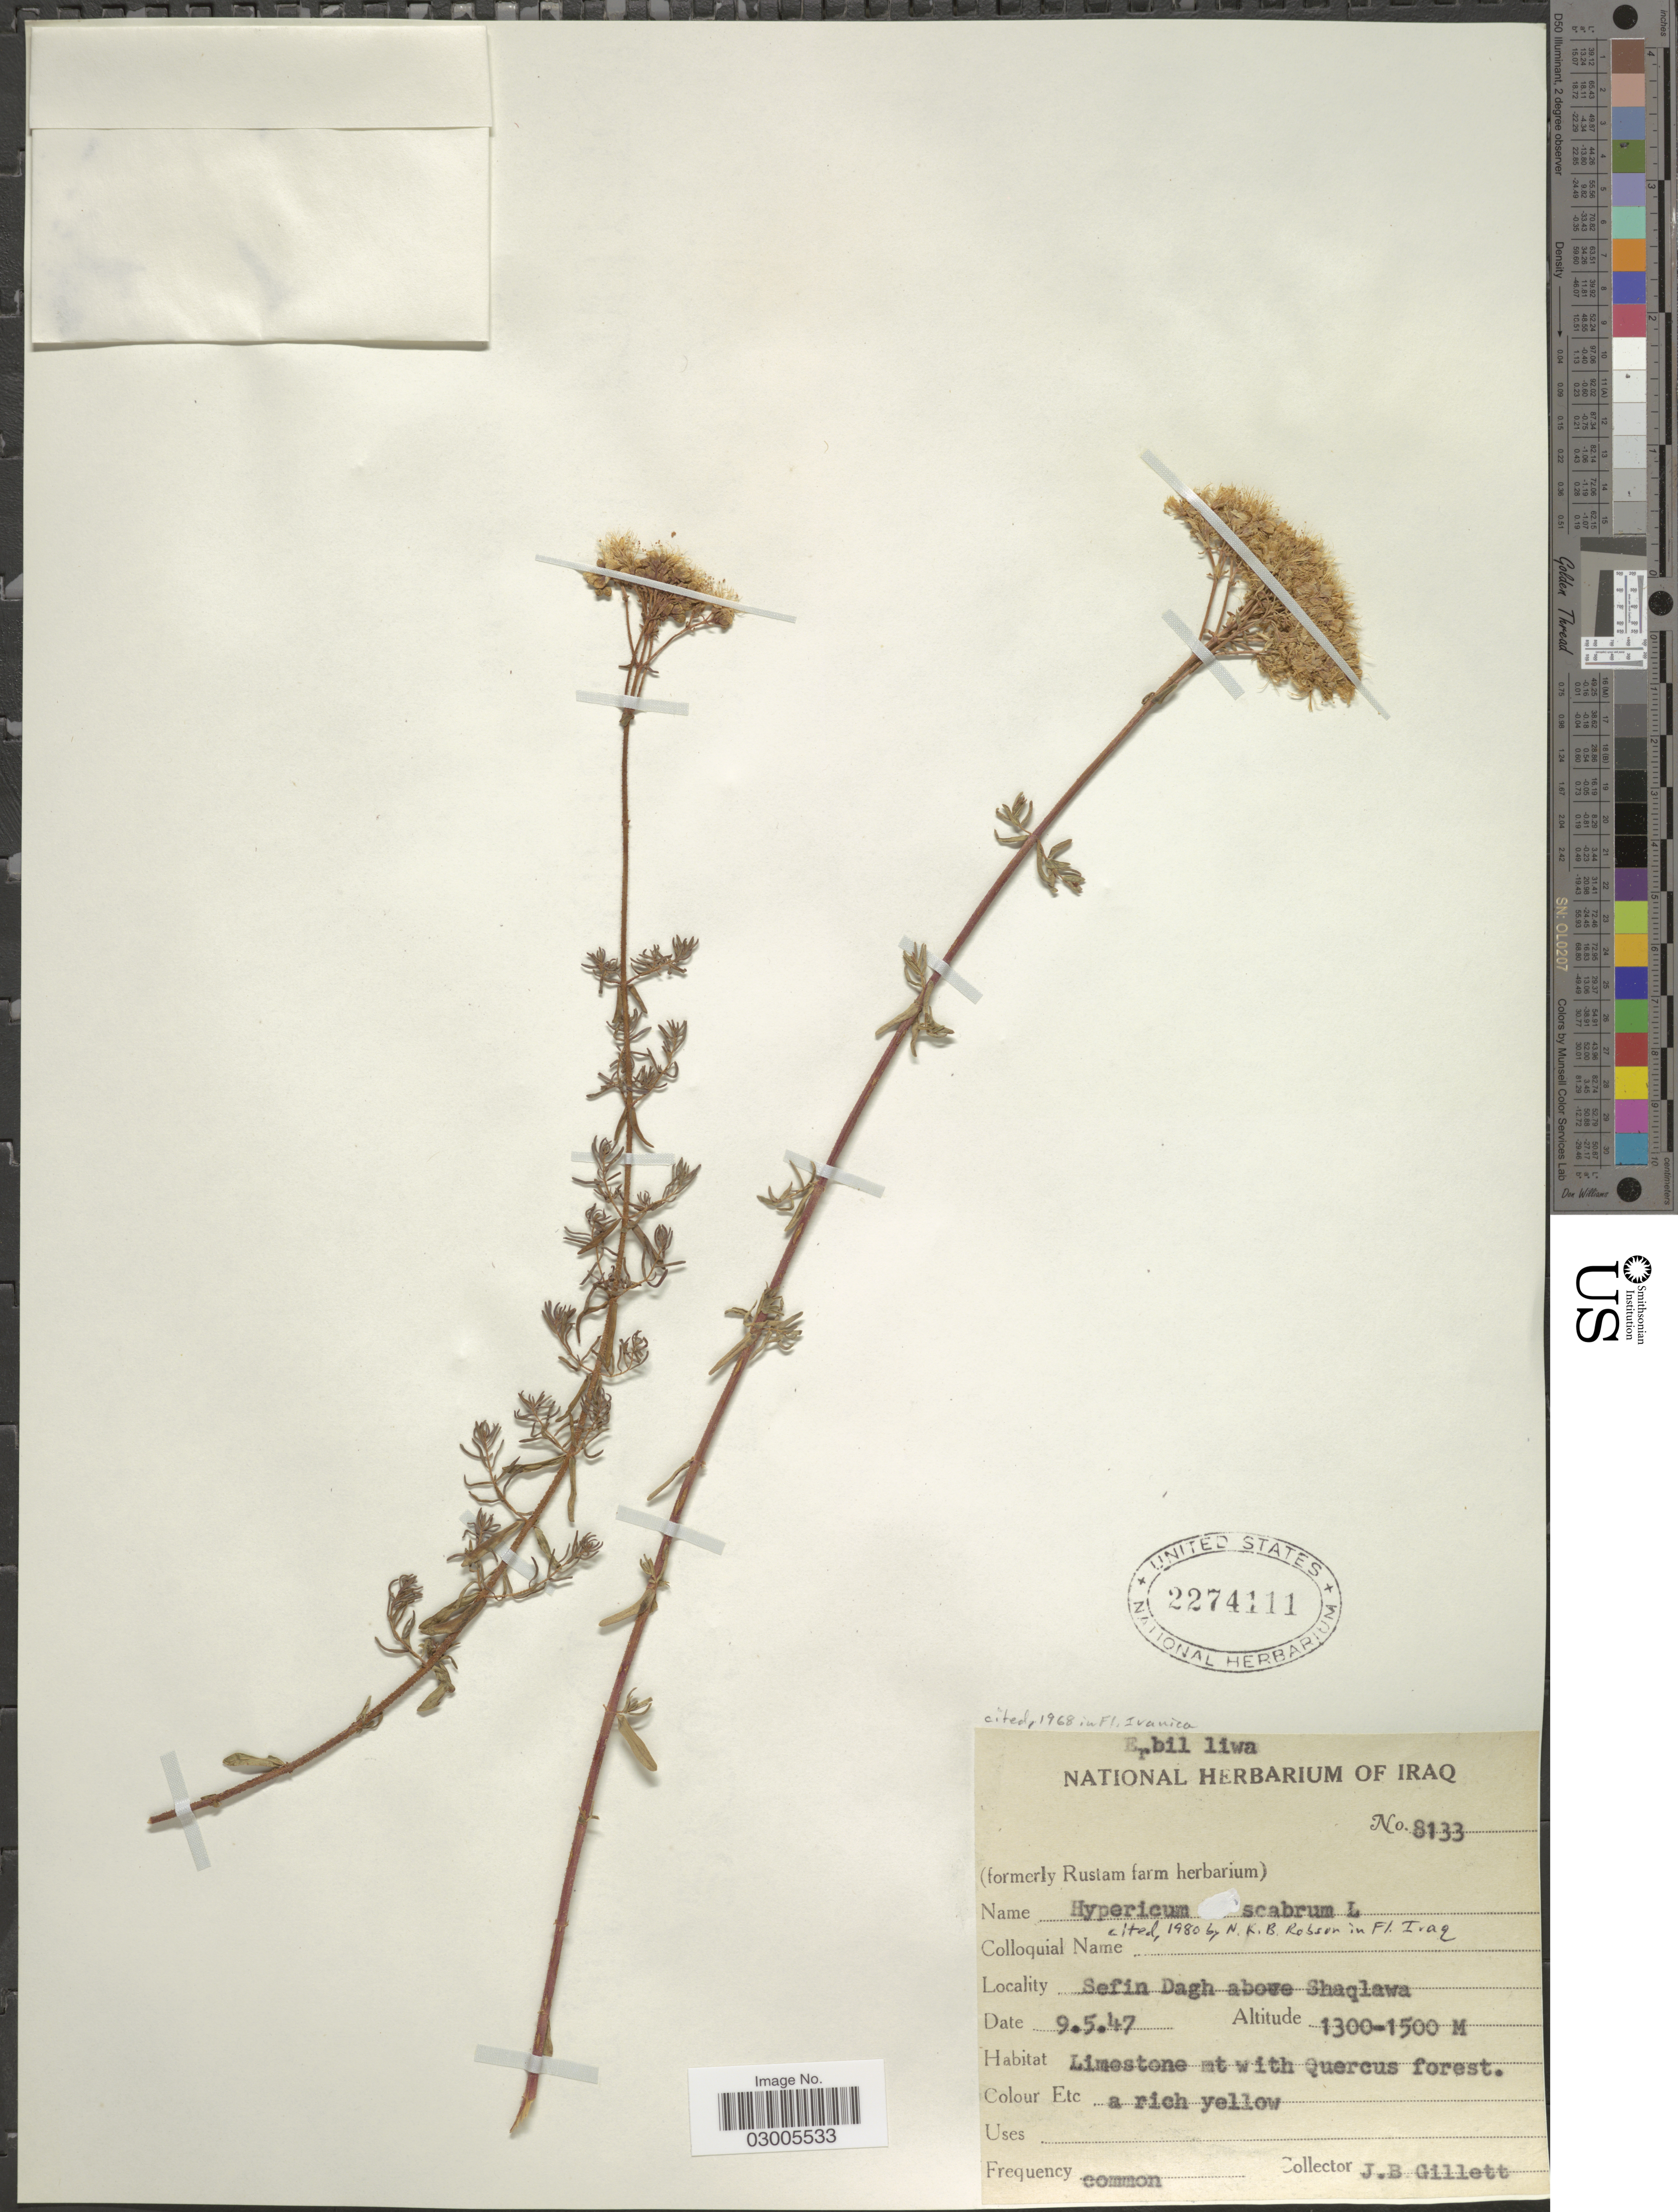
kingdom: Plantae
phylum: Tracheophyta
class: Magnoliopsida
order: Malpighiales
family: Hypericaceae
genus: Hypericum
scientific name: Hypericum scabrum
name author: L.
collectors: J. B. Gillett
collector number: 8133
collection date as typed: Transcribed d/m/y: 9/5/47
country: Iraq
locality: Erbil liwa. Sefin Dagh above Shaqlawa.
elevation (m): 1300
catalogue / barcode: US 2274111